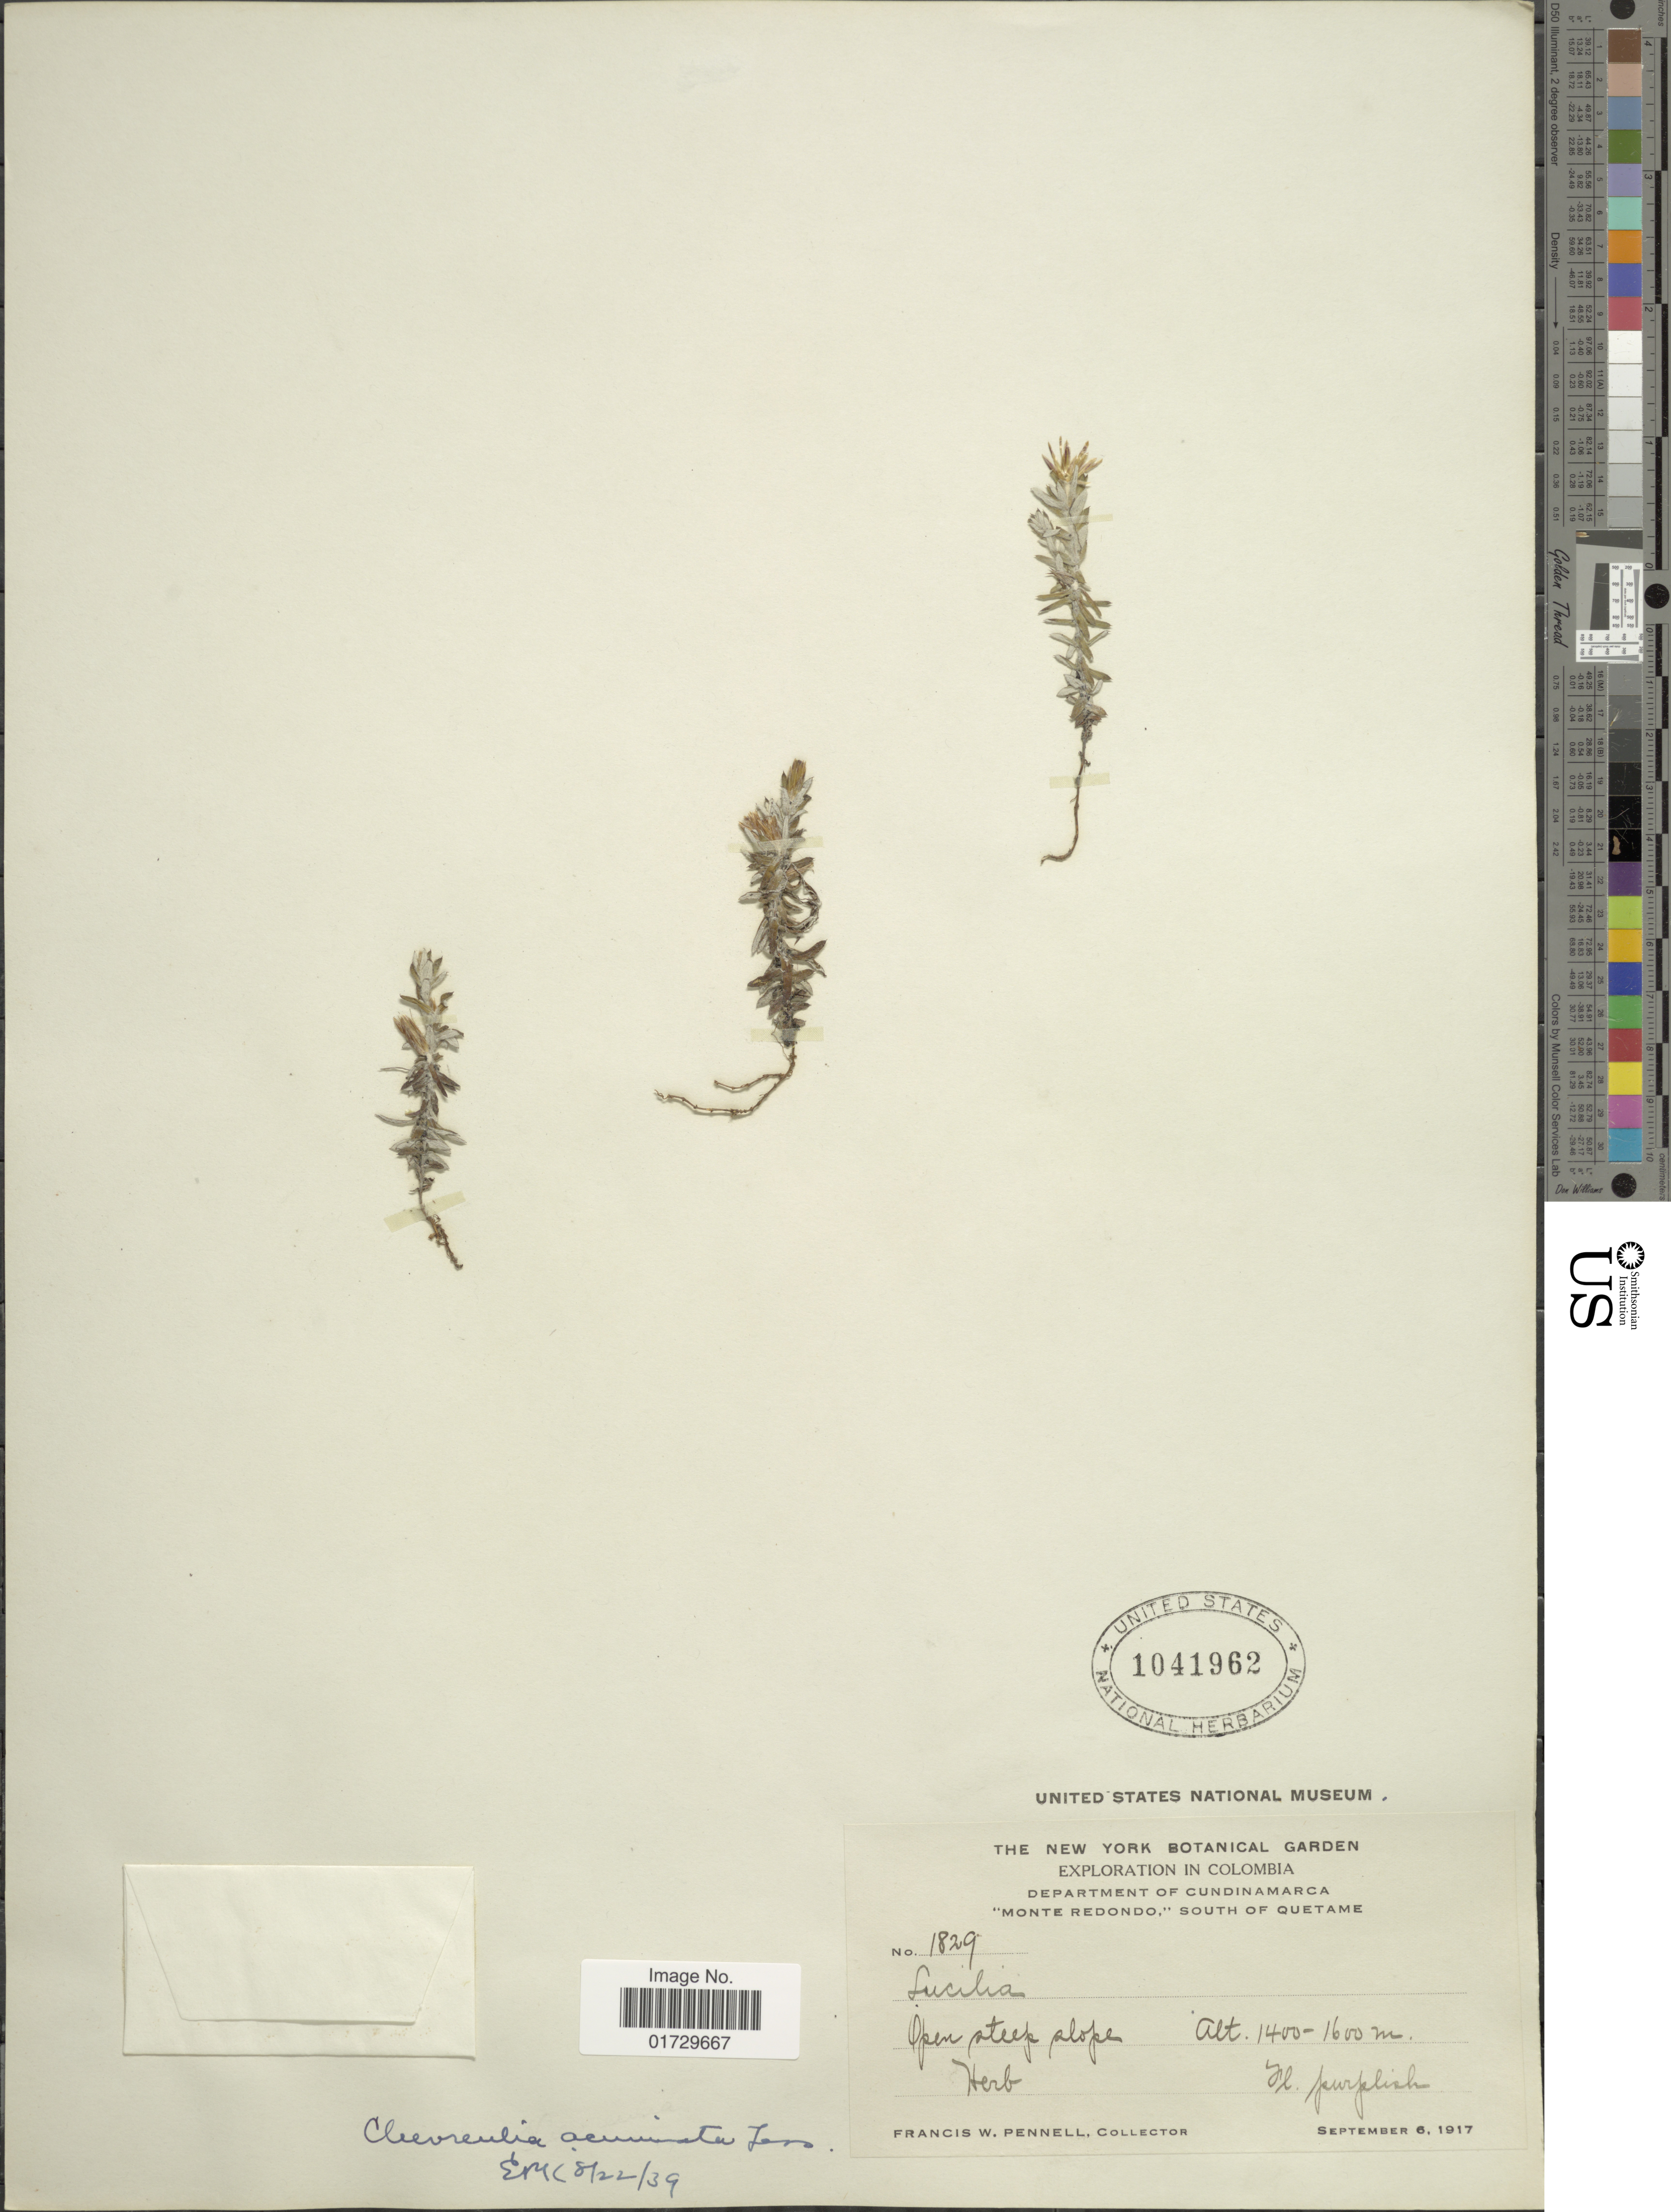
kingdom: Plantae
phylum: Tracheophyta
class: Magnoliopsida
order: Asterales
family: Asteraceae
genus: Chevreulia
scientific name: Chevreulia acuminata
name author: Less.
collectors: F. W. Pennell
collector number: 1829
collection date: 1917-09-06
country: Colombia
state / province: Cundinamarca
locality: Monte Redondo,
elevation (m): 1400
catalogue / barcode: US 1041962